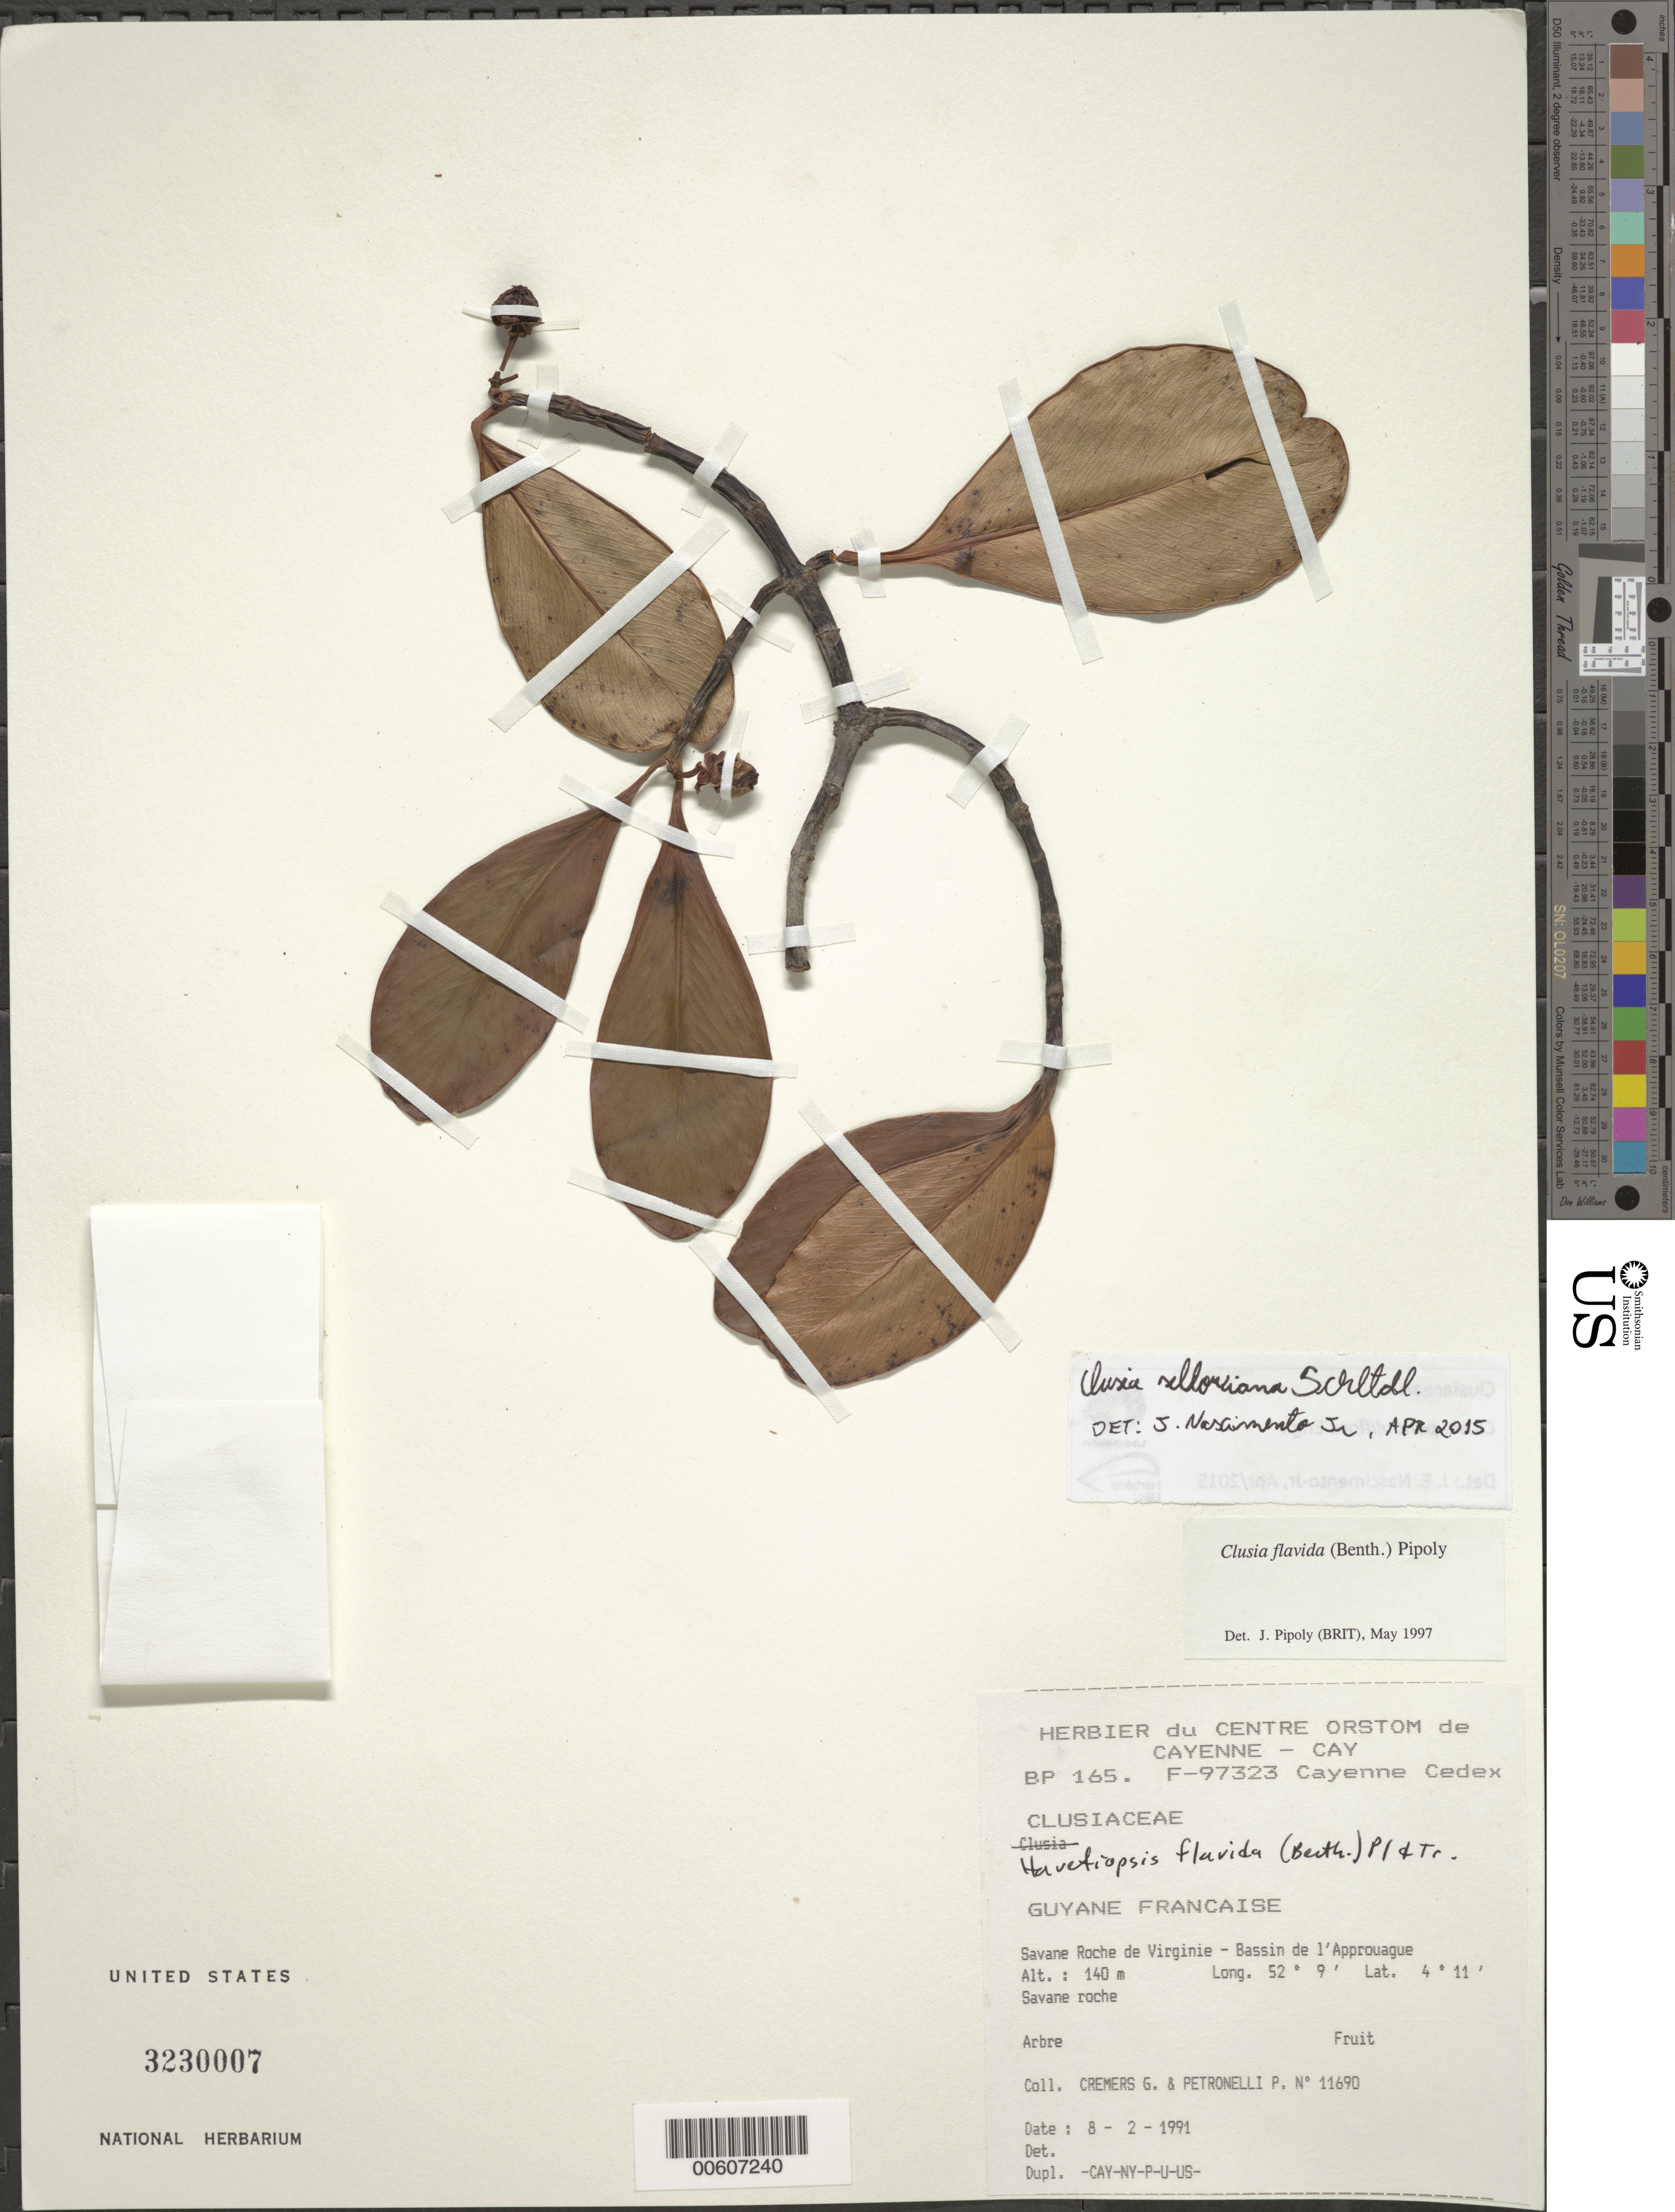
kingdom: Plantae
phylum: Tracheophyta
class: Magnoliopsida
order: Malpighiales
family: Clusiaceae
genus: Clusia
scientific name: Clusia sellowiana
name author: Schltdl.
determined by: Nascimento, Jose E., Jr.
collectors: G. Cremers & P. Petronelli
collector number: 11690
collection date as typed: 8-Feb-91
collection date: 1991-02-08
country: French Guiana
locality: Savane Roche de Virginie, Bassin de l'Approuague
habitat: Savane roche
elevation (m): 140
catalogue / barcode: US 3230007